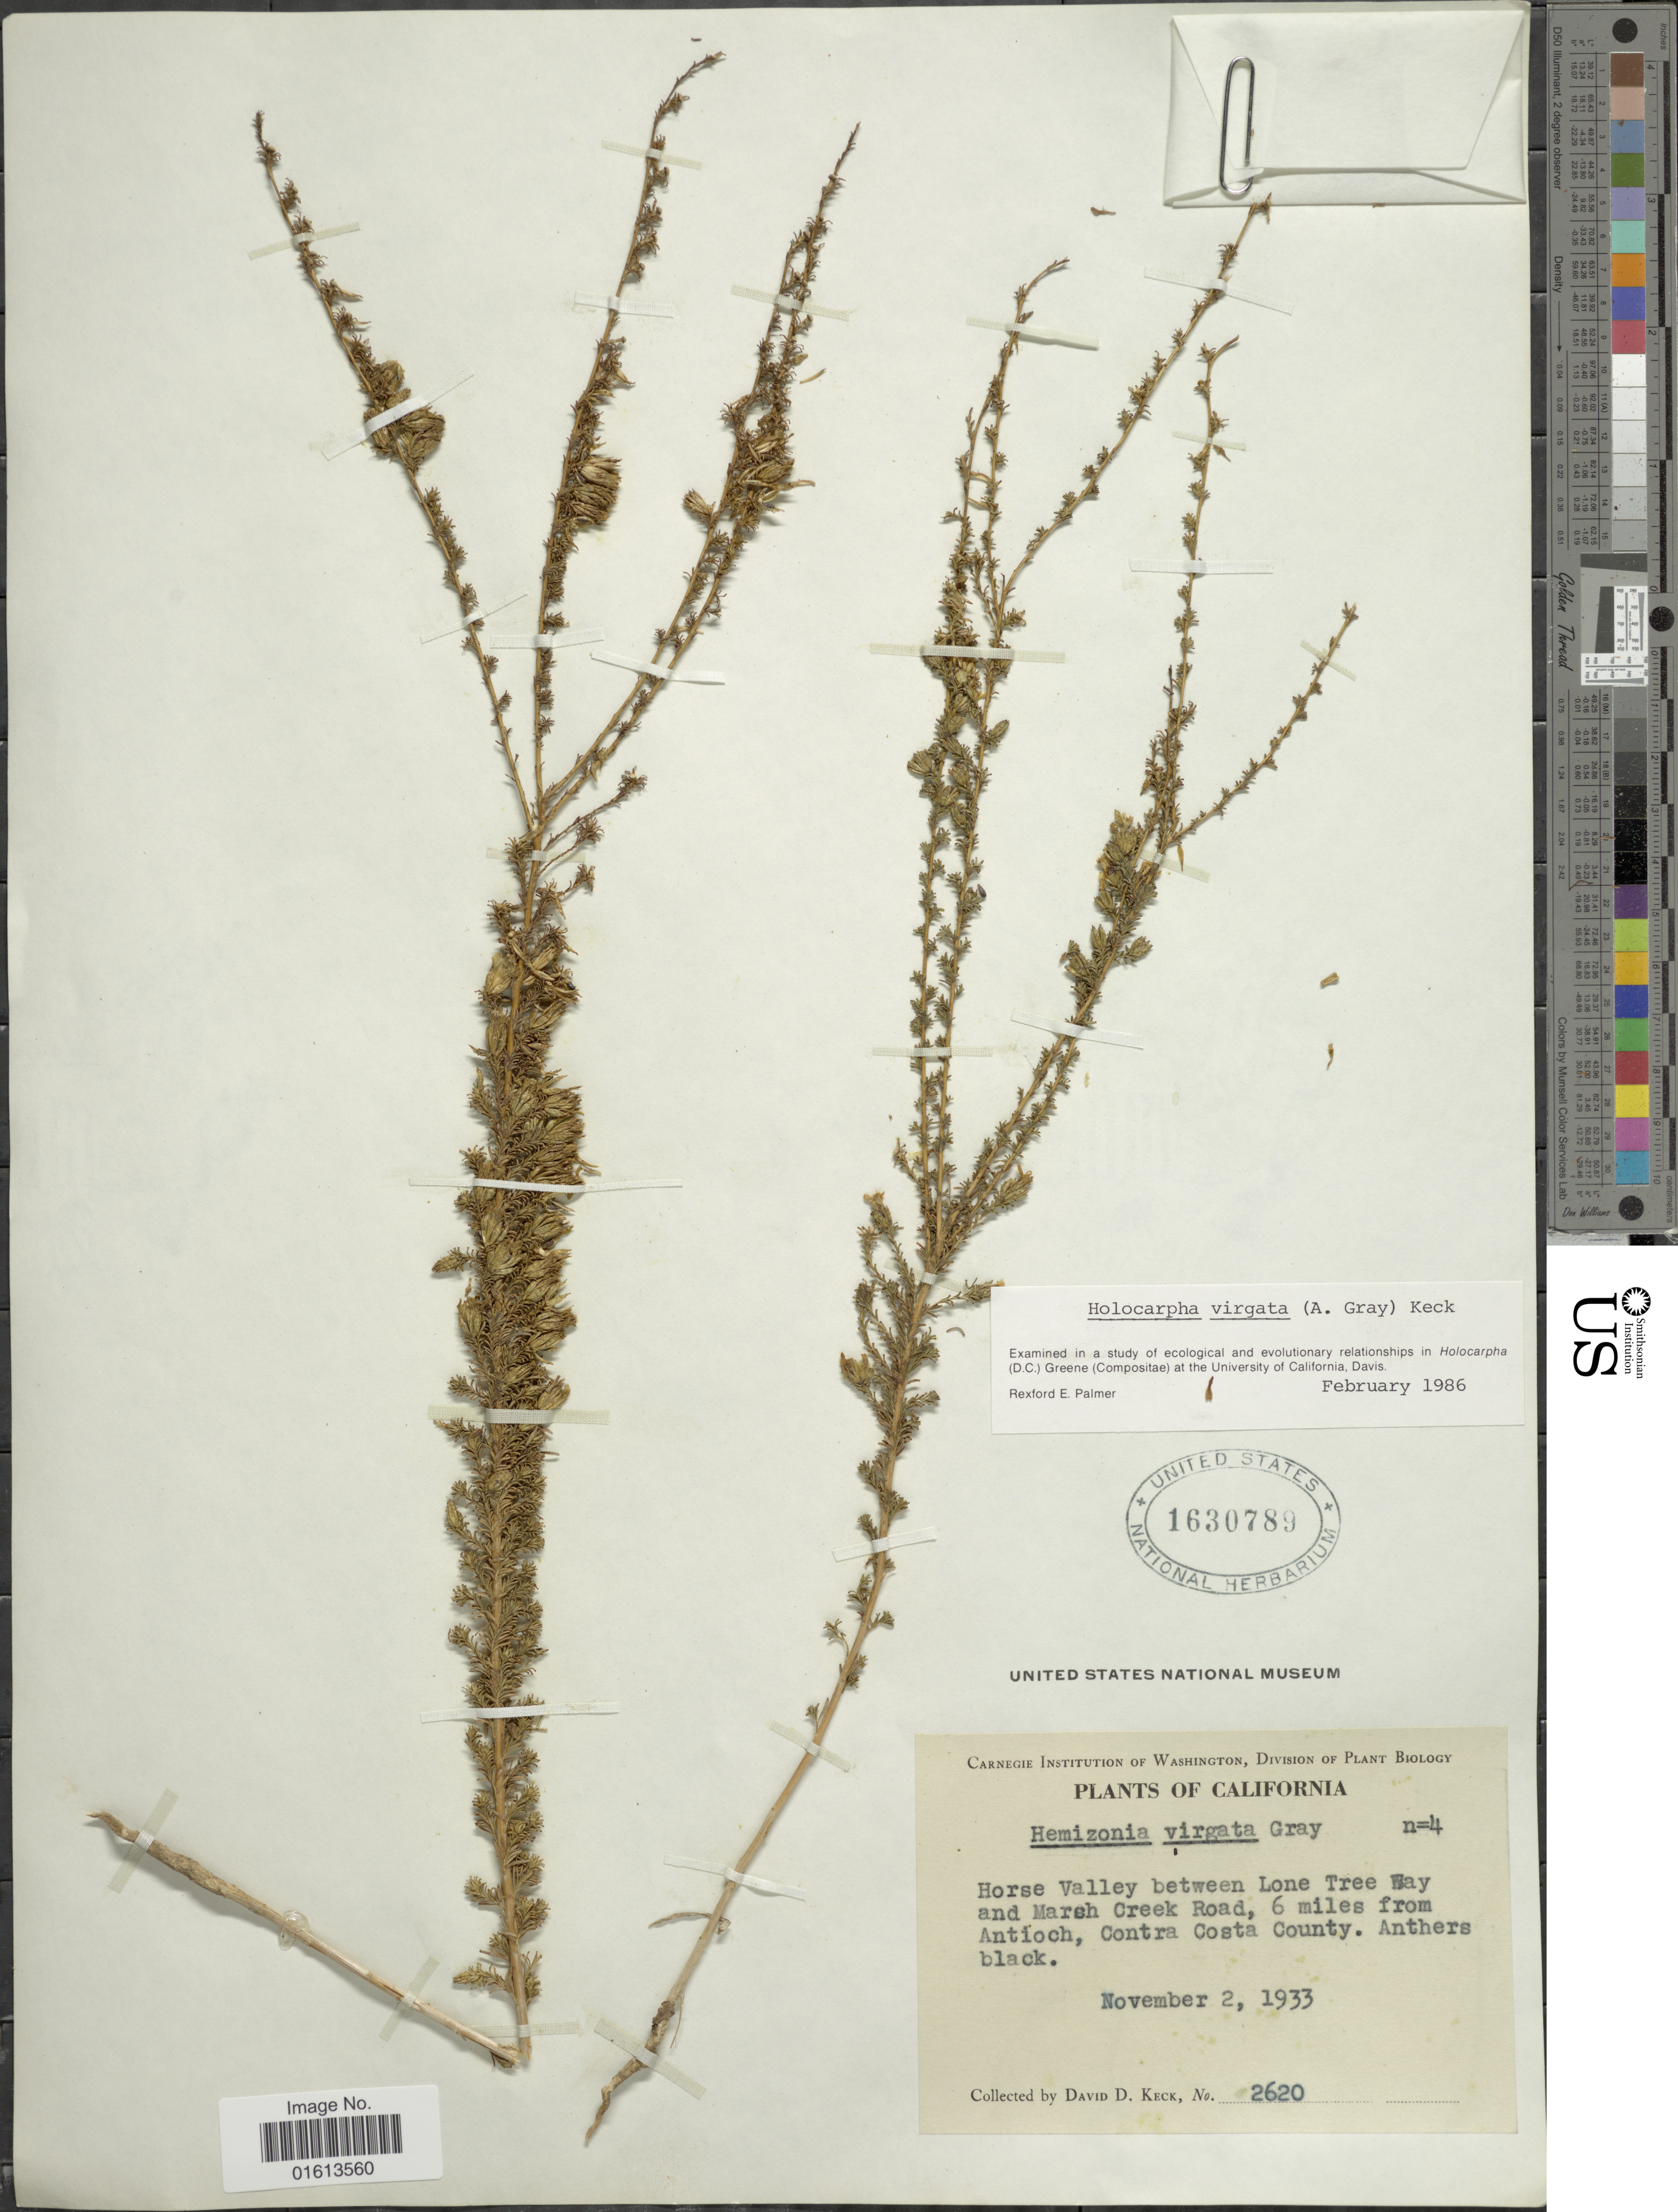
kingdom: Plantae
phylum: Tracheophyta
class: Magnoliopsida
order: Asterales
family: Asteraceae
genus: Holocarpha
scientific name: Holocarpha virgata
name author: (A. Gray) D.D. Keck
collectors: D. D. Keck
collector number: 2620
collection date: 1933-11-02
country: United States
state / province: California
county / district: Contra Costa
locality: California. Horse Valley between Lone Tree Way and Marsh Creek Road, 6 miles from Antioch, Contra Costa County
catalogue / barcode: US 1630789